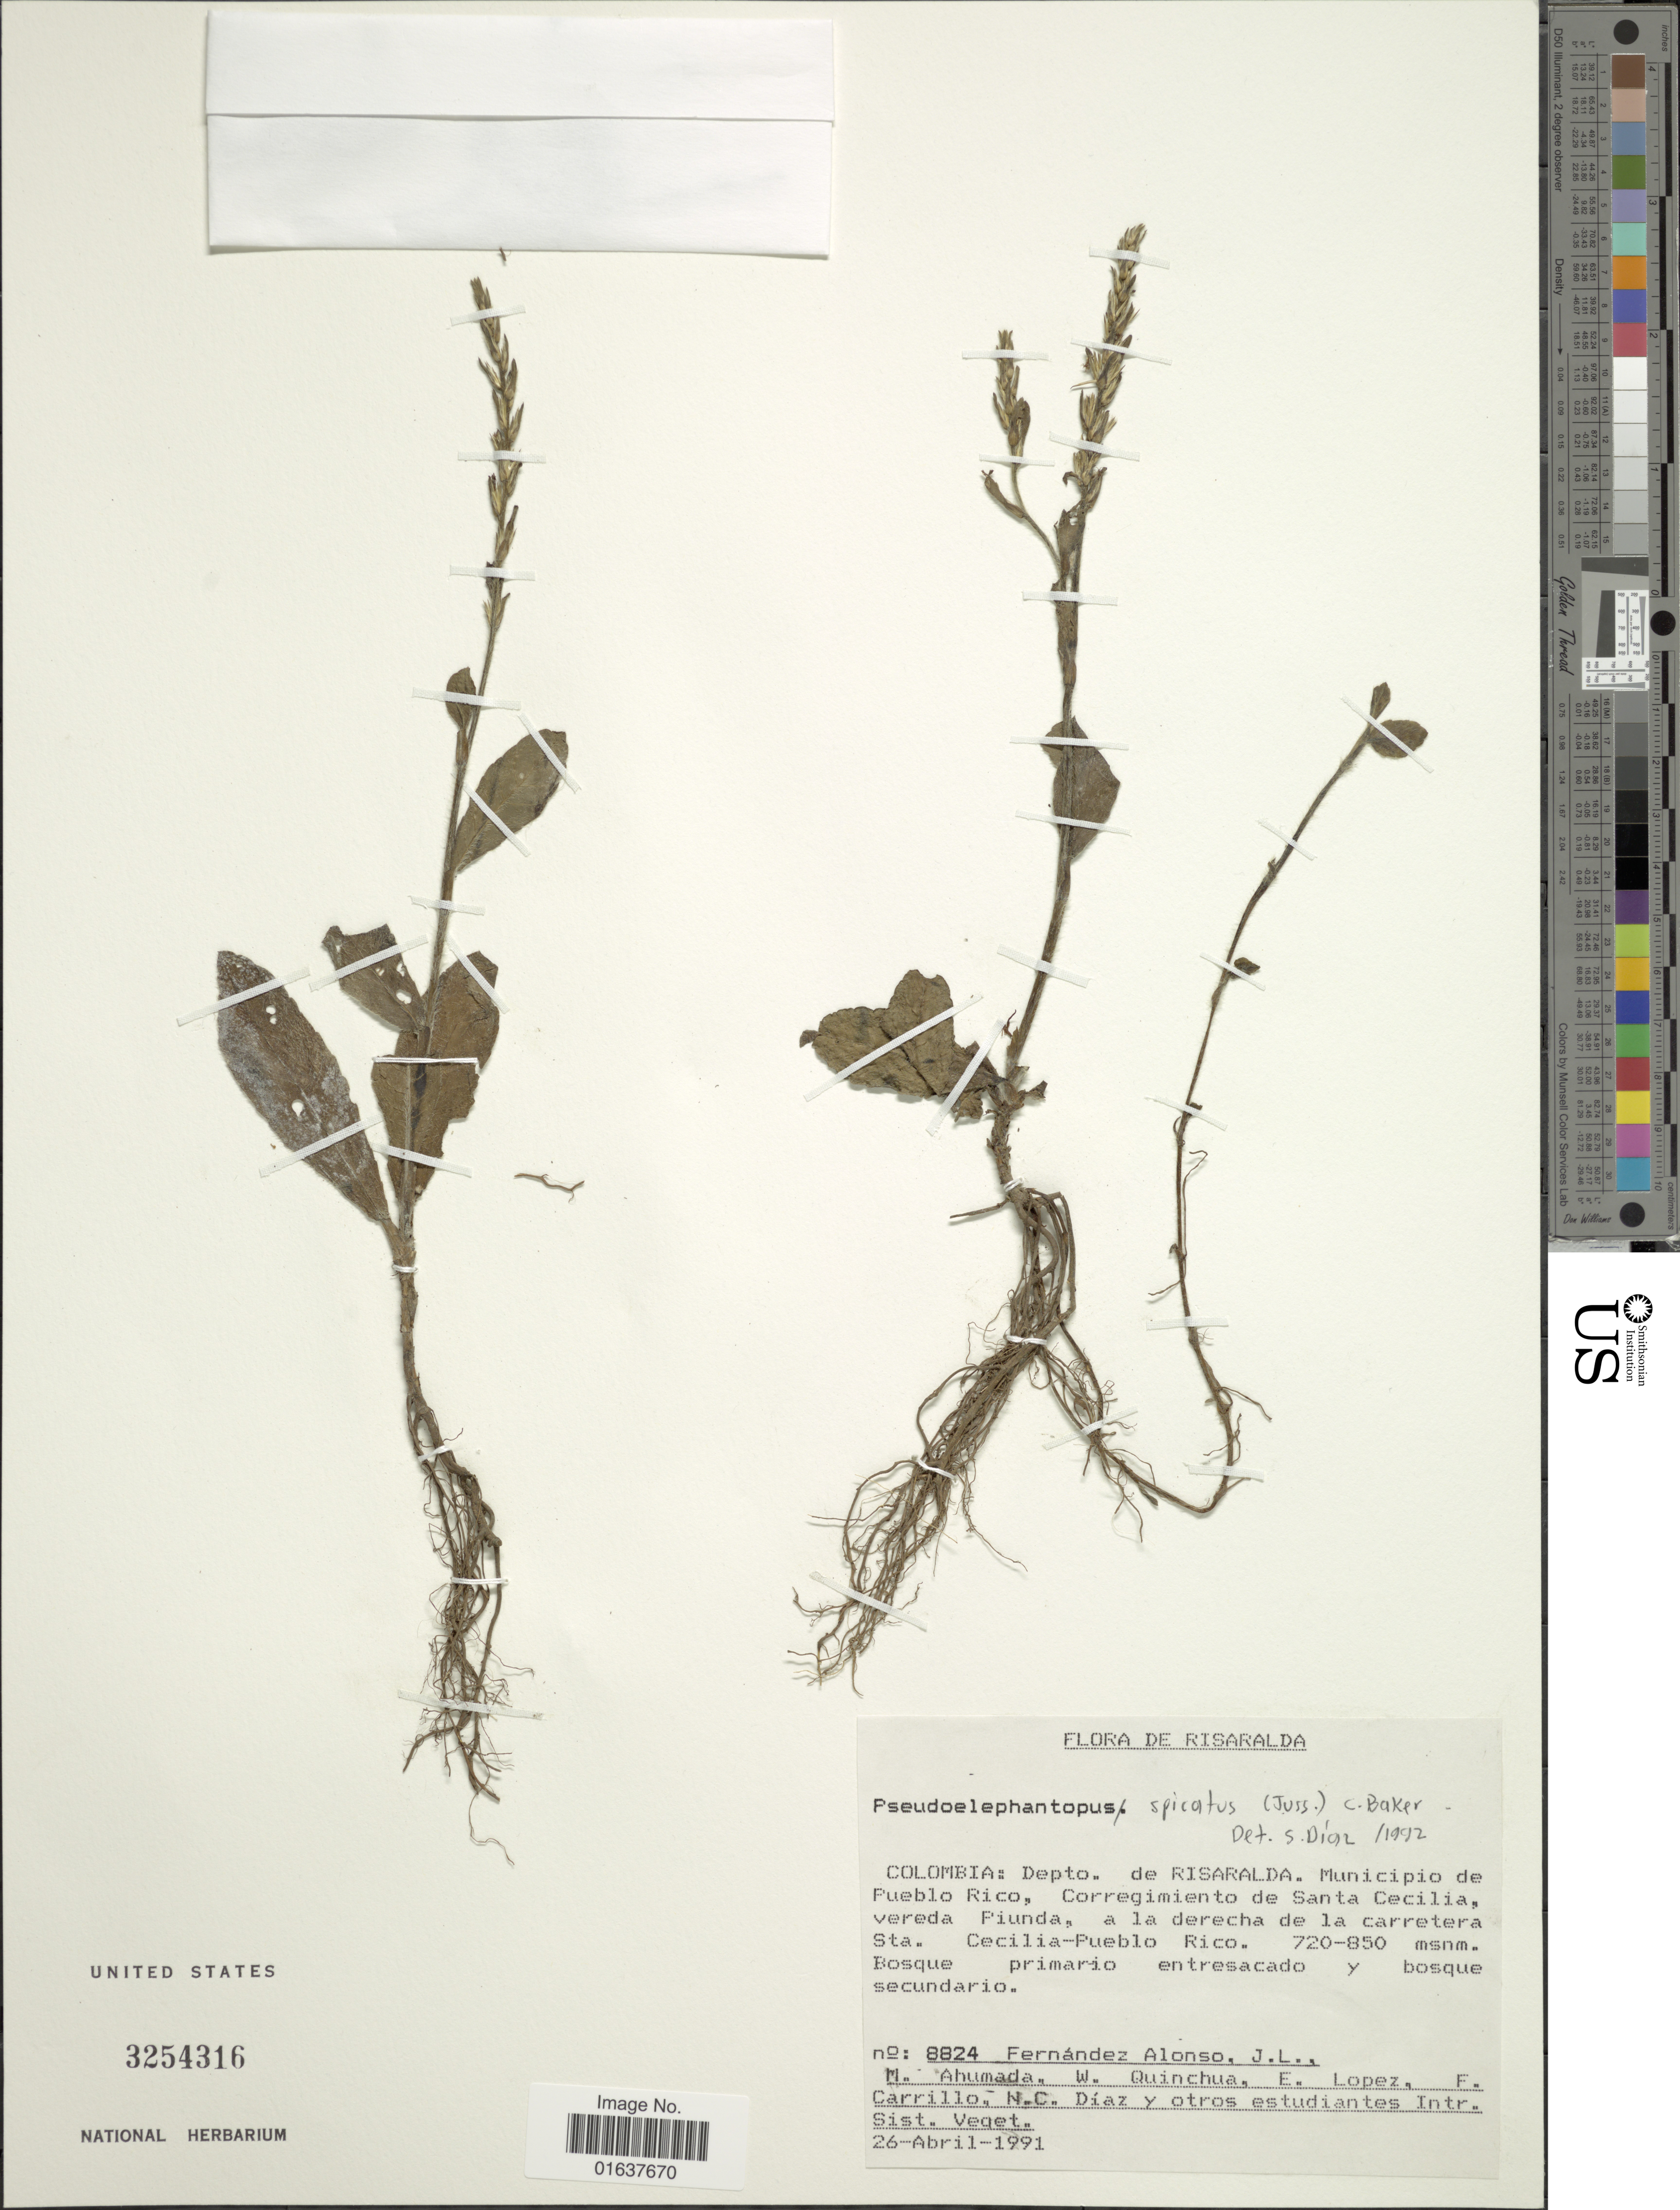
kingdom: Plantae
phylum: Tracheophyta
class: Magnoliopsida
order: Asterales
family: Asteraceae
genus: Pseudelephantopus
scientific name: Pseudelephantopus spicatus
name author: (Juss. ex Aubl.) C.F. Baker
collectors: J. L. Fernández-Alonso, M. Jose Ahumada, W. Quinchua, E. Lopez & et al.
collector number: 8824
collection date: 1991-04-26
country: Colombia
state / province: Risaralda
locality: Municipio de Pueblo Rico, Corregimiento de Santa Cecilia, vereda Piunda, a la dereche de la carretera Sta. Cecilia-Pueblo Rico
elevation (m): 720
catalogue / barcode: US 3254316